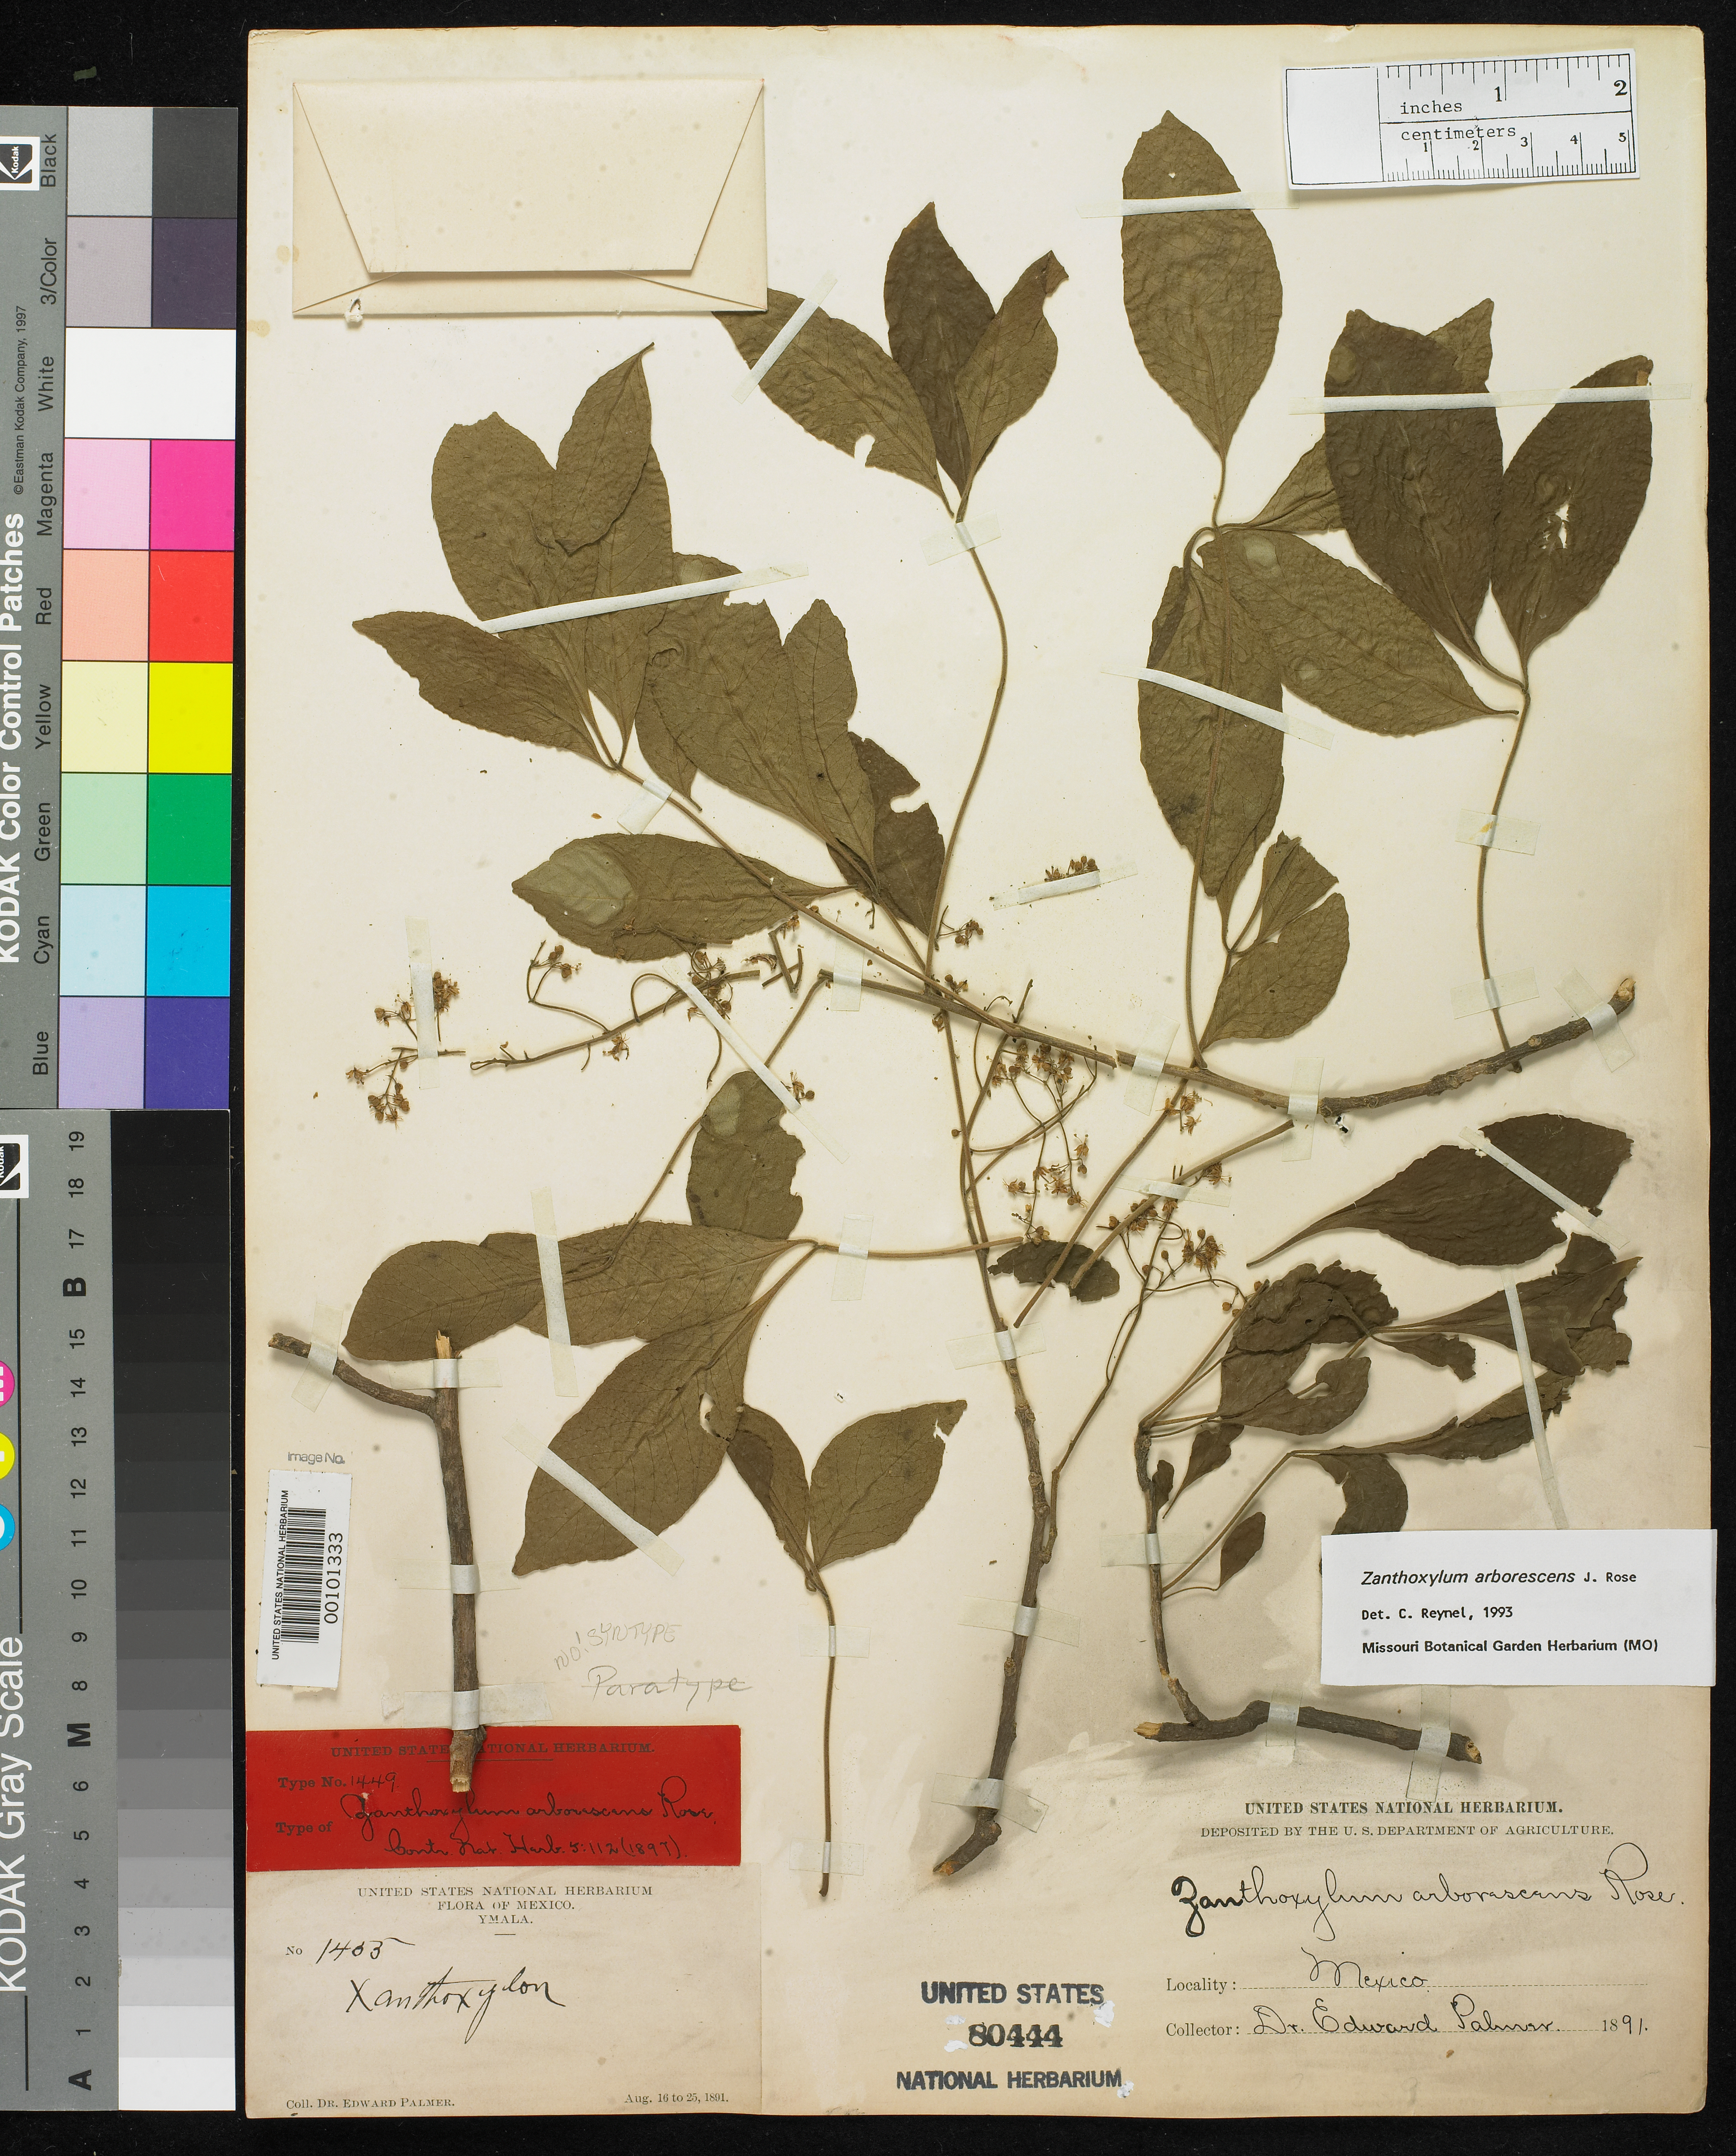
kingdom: Plantae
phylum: Tracheophyta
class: Magnoliopsida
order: Sapindales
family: Rutaceae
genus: Zanthoxylum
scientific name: Zanthoxylum arborescens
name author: Rose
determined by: Reynel, Carlos A., (MO), Missouri Botanical Garden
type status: Syntype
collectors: E. Palmer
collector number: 1455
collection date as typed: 16 Aug 1891 to 25 Aug 1891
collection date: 1891-08-16/1891-08-25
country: Mexico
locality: Ymala.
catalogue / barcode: US 80444